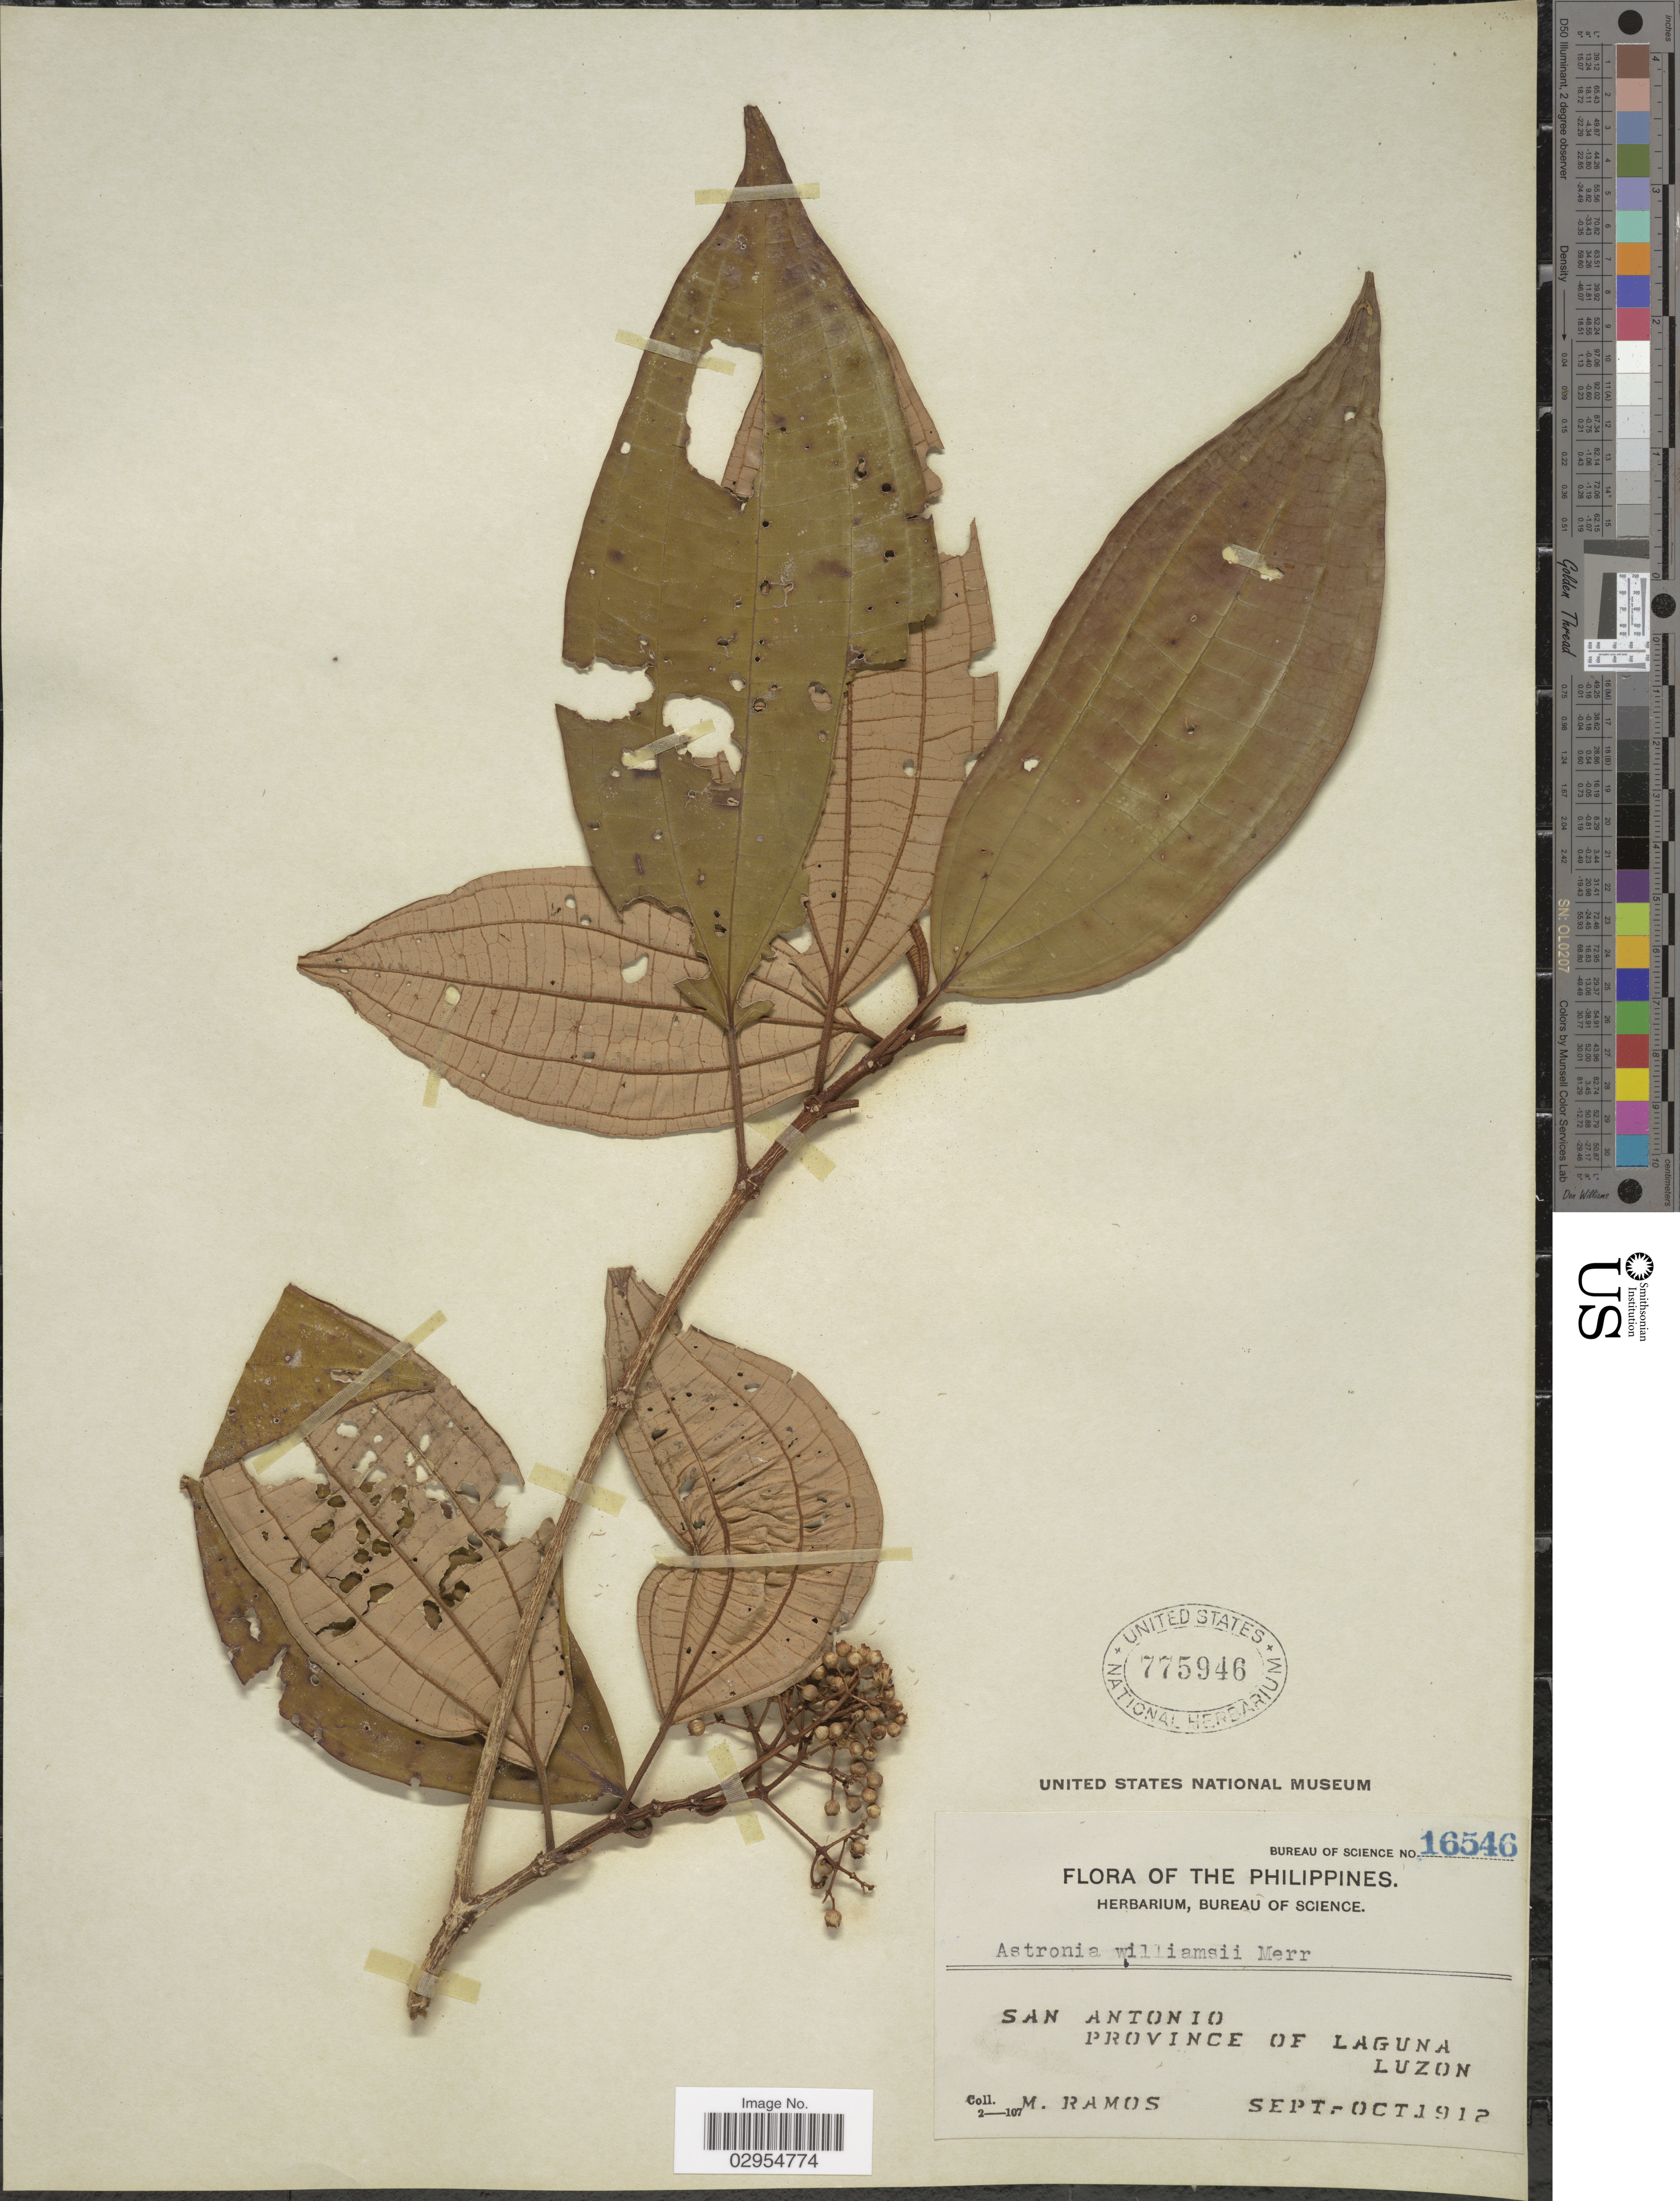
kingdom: Plantae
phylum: Tracheophyta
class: Magnoliopsida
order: Myrtales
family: Melastomataceae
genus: Astronia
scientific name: Astronia williamsii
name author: Merr. ex C.B. Rob.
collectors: M. Ramos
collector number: Bureau of Science 16546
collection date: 1912-09/1912-10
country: Philippines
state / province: Calabarzon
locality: San Antonio, Province of Laguna, Luzon.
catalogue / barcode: US 775946